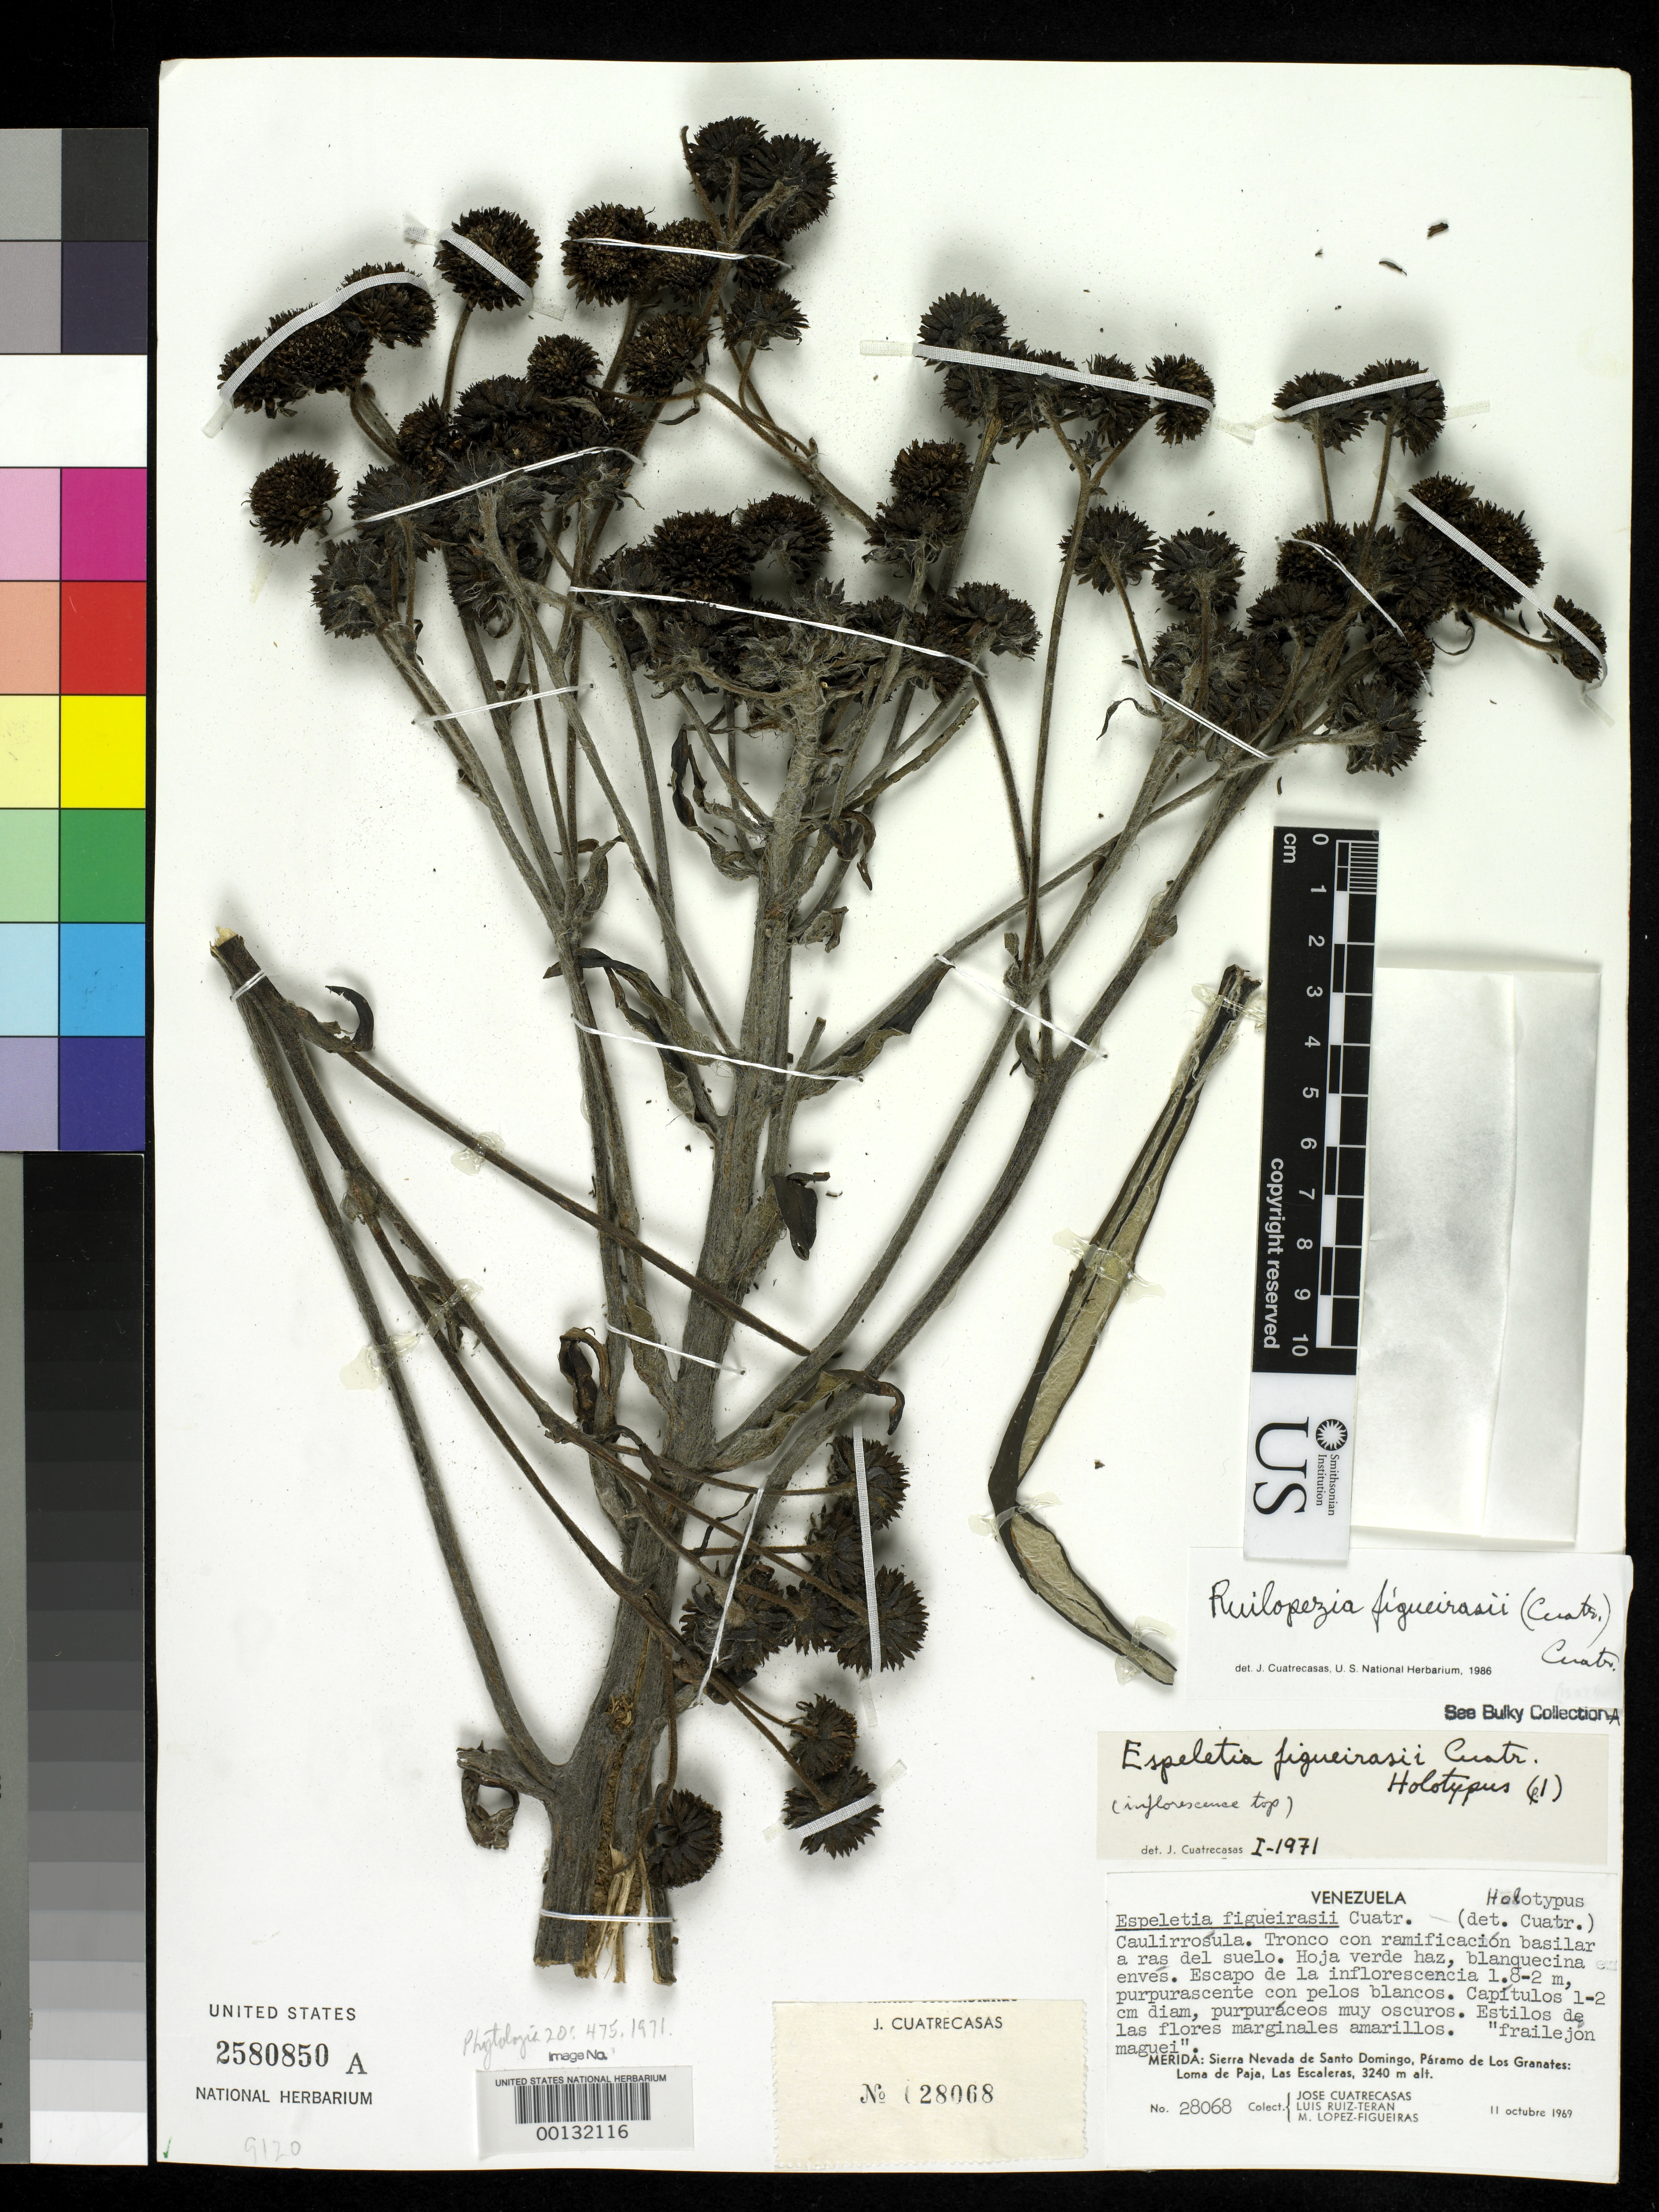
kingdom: Plantae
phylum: Tracheophyta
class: Magnoliopsida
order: Asterales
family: Asteraceae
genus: Espeletia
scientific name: Espeletia figueirasii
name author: Cuatrec.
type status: Holotype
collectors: J. Cuatrecasas, L. E. Ruíz-Terán & M. López Figueiras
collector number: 28068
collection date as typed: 11 Oct 1969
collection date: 1969-10-11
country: Venezuela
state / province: Mérida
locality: Sierra Nevada de Santo Domingo, Páramo de Los Granates, Loma de Paja, Las Escaleras.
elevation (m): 3240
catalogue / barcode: US 2580850A